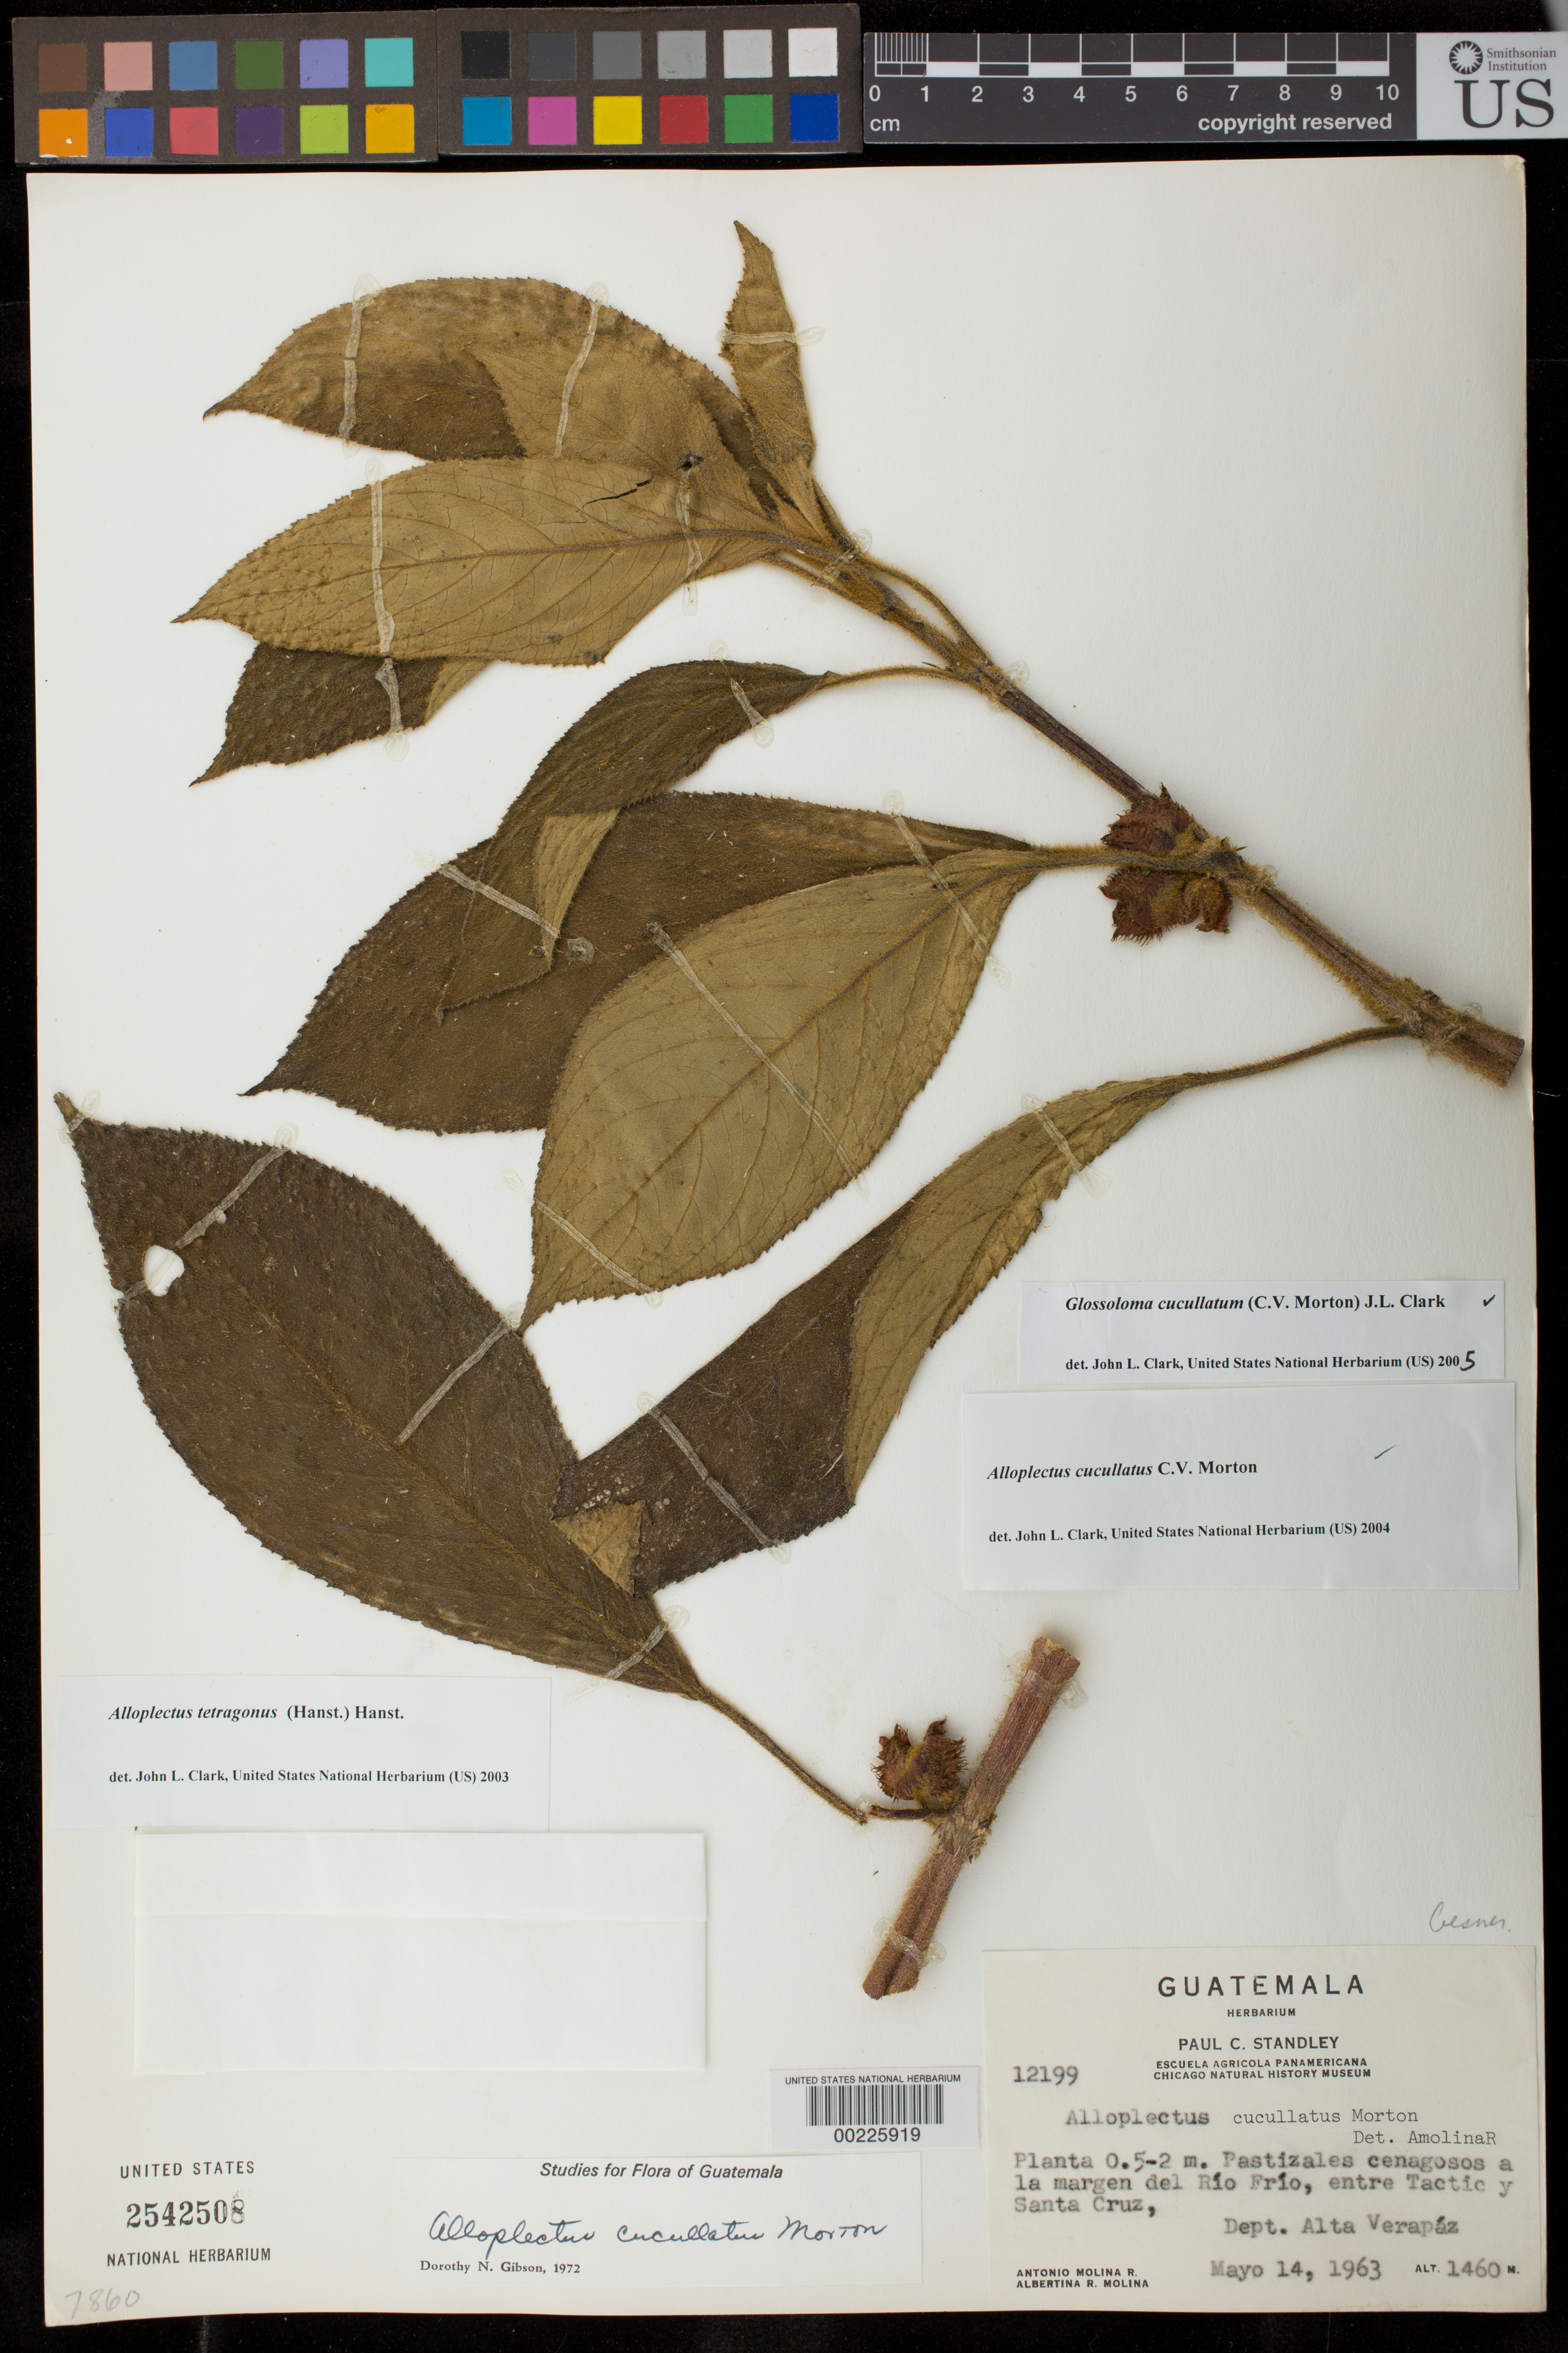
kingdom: Plantae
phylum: Tracheophyta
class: Magnoliopsida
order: Lamiales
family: Gesneriaceae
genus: Glossoloma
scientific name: Glossoloma cucullatum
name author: (C.V. Morton) J.L. Clark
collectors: A. Molina R. & A. R. Molina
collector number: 12199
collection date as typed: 14 May 1963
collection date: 1963-05-14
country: Guatemala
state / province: Alta Verapaz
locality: Pastizales cenagosos a la margen del Rio Frio Tactic y Santa Cruz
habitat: Muddy "pastizales" by riverbank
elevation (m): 1460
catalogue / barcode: US 2542508